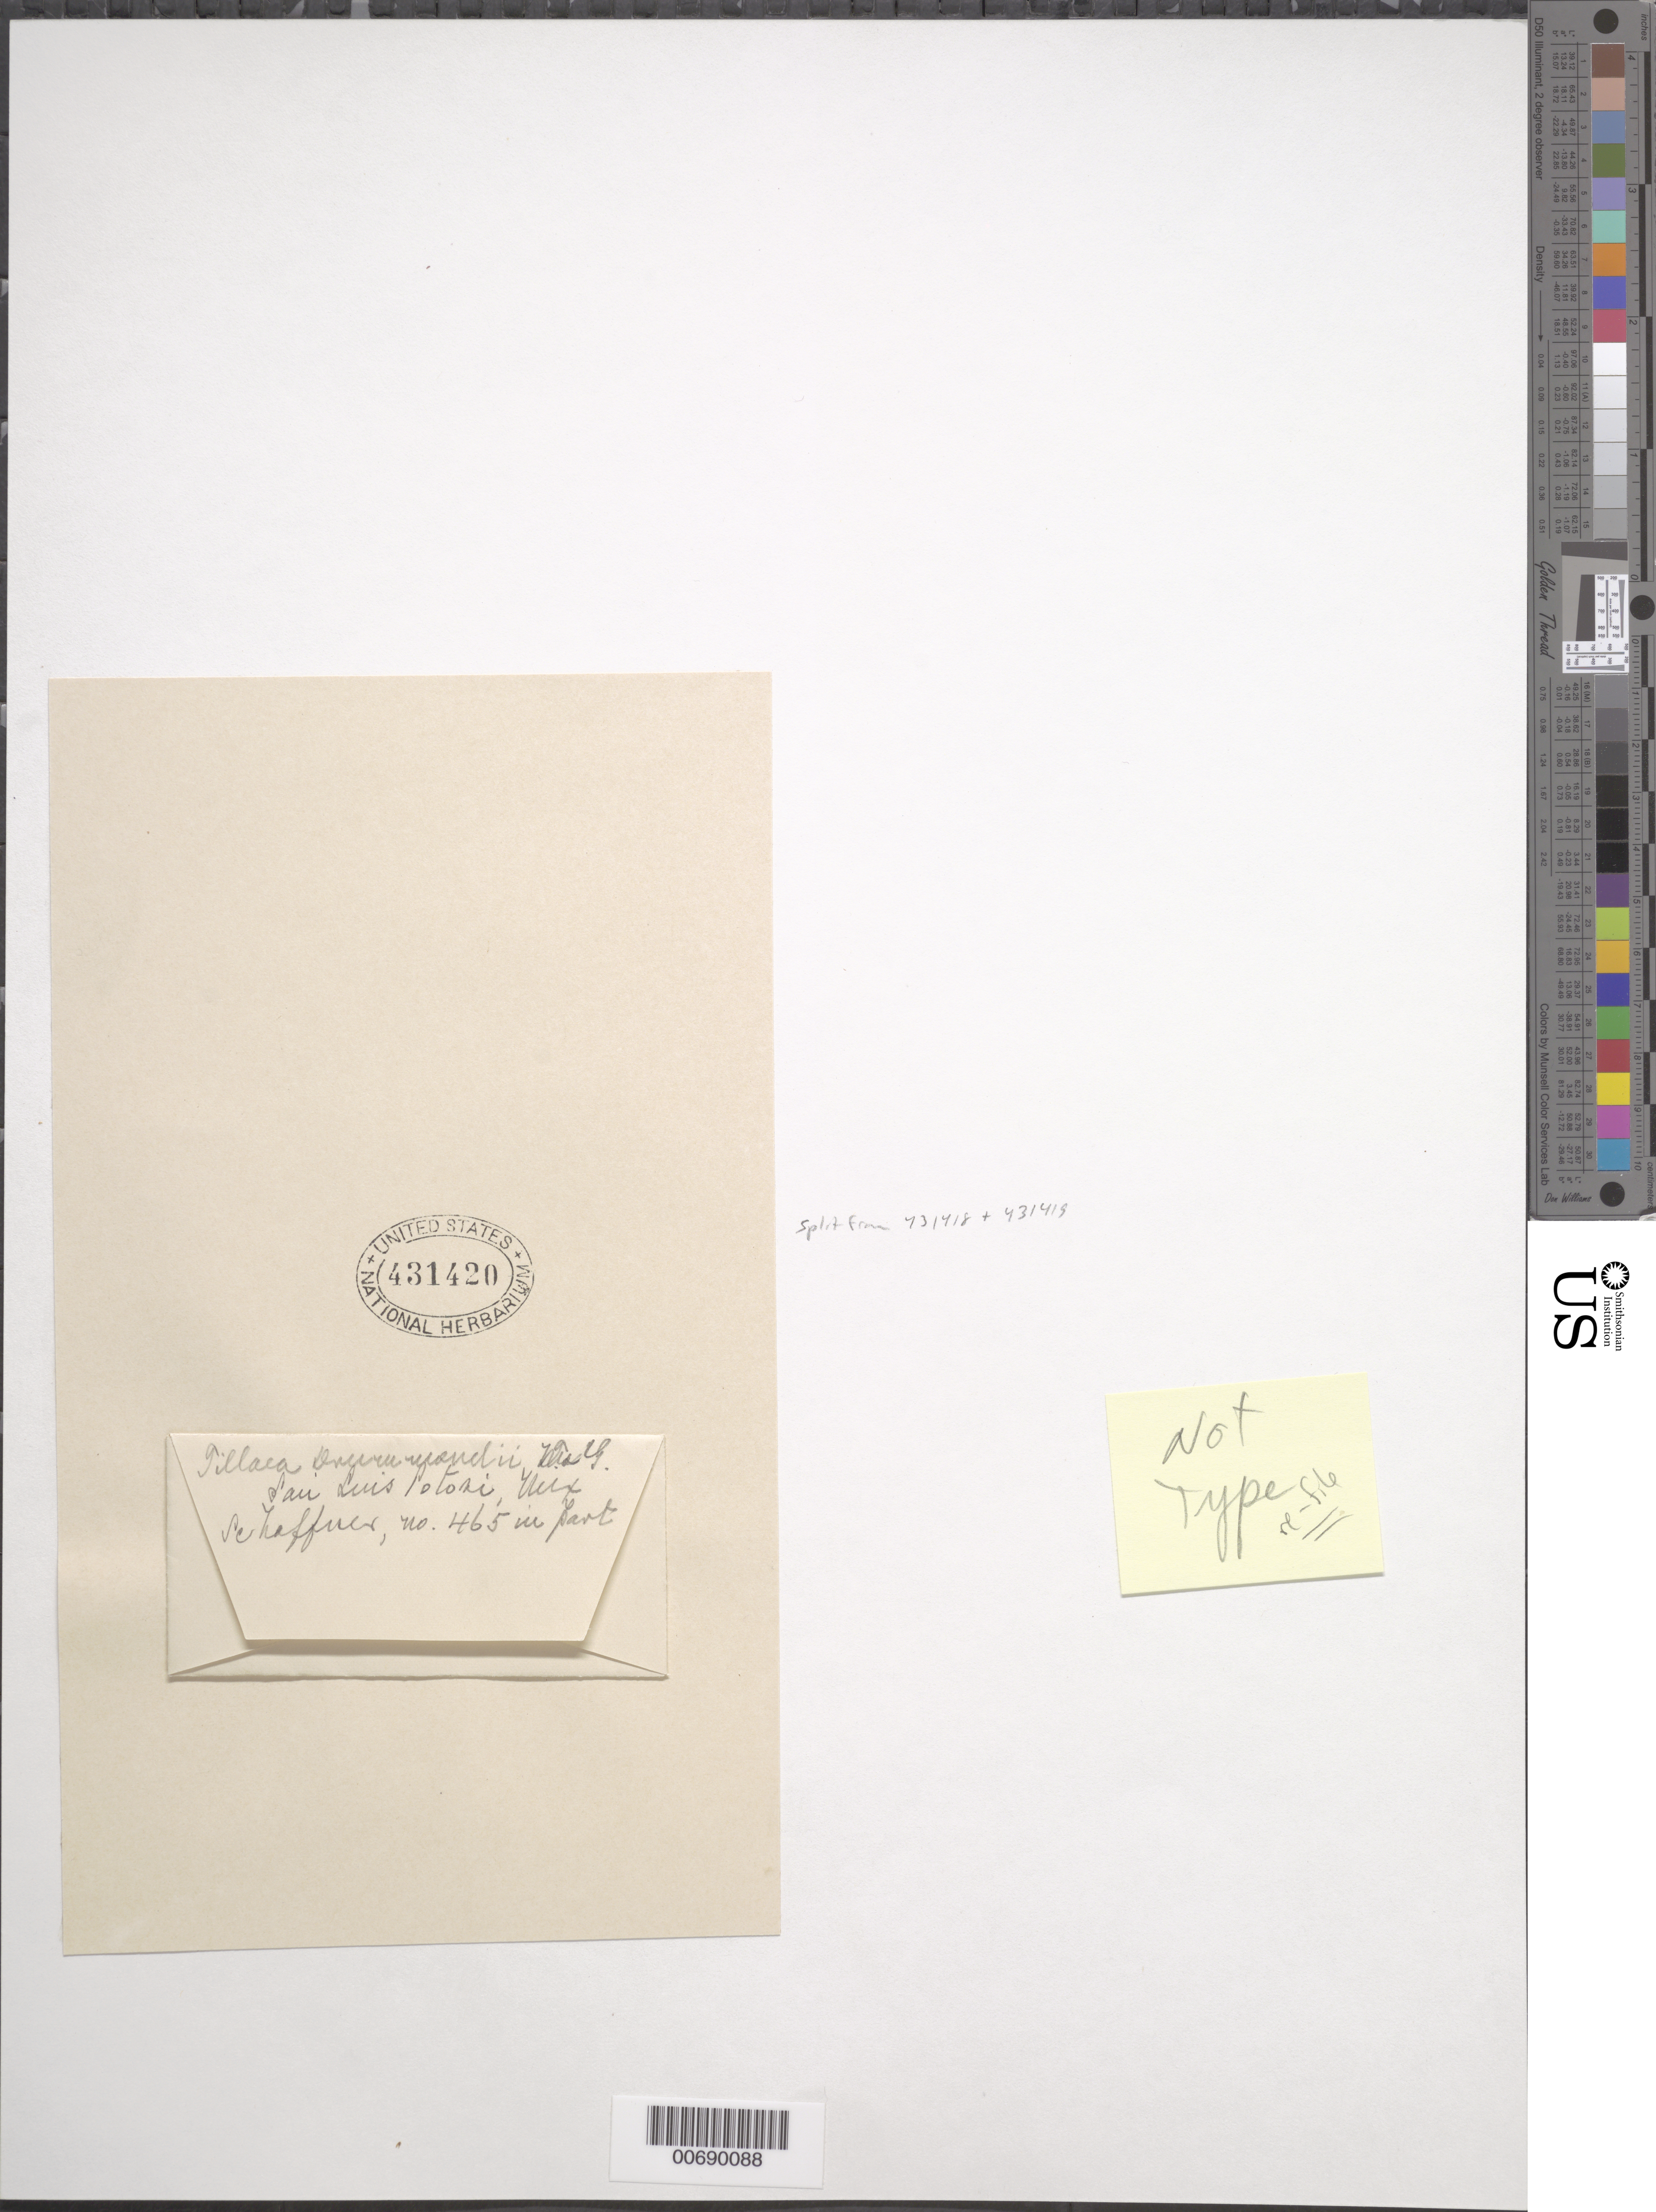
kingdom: Plantae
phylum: Tracheophyta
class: Magnoliopsida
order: Saxifragales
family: Crassulaceae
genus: Crassula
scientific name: Crassula drummondii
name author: (Torr. & A. Gray) Fedde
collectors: -. Schaffner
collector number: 465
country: Mexico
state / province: San Luis Potosí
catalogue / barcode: US 431420